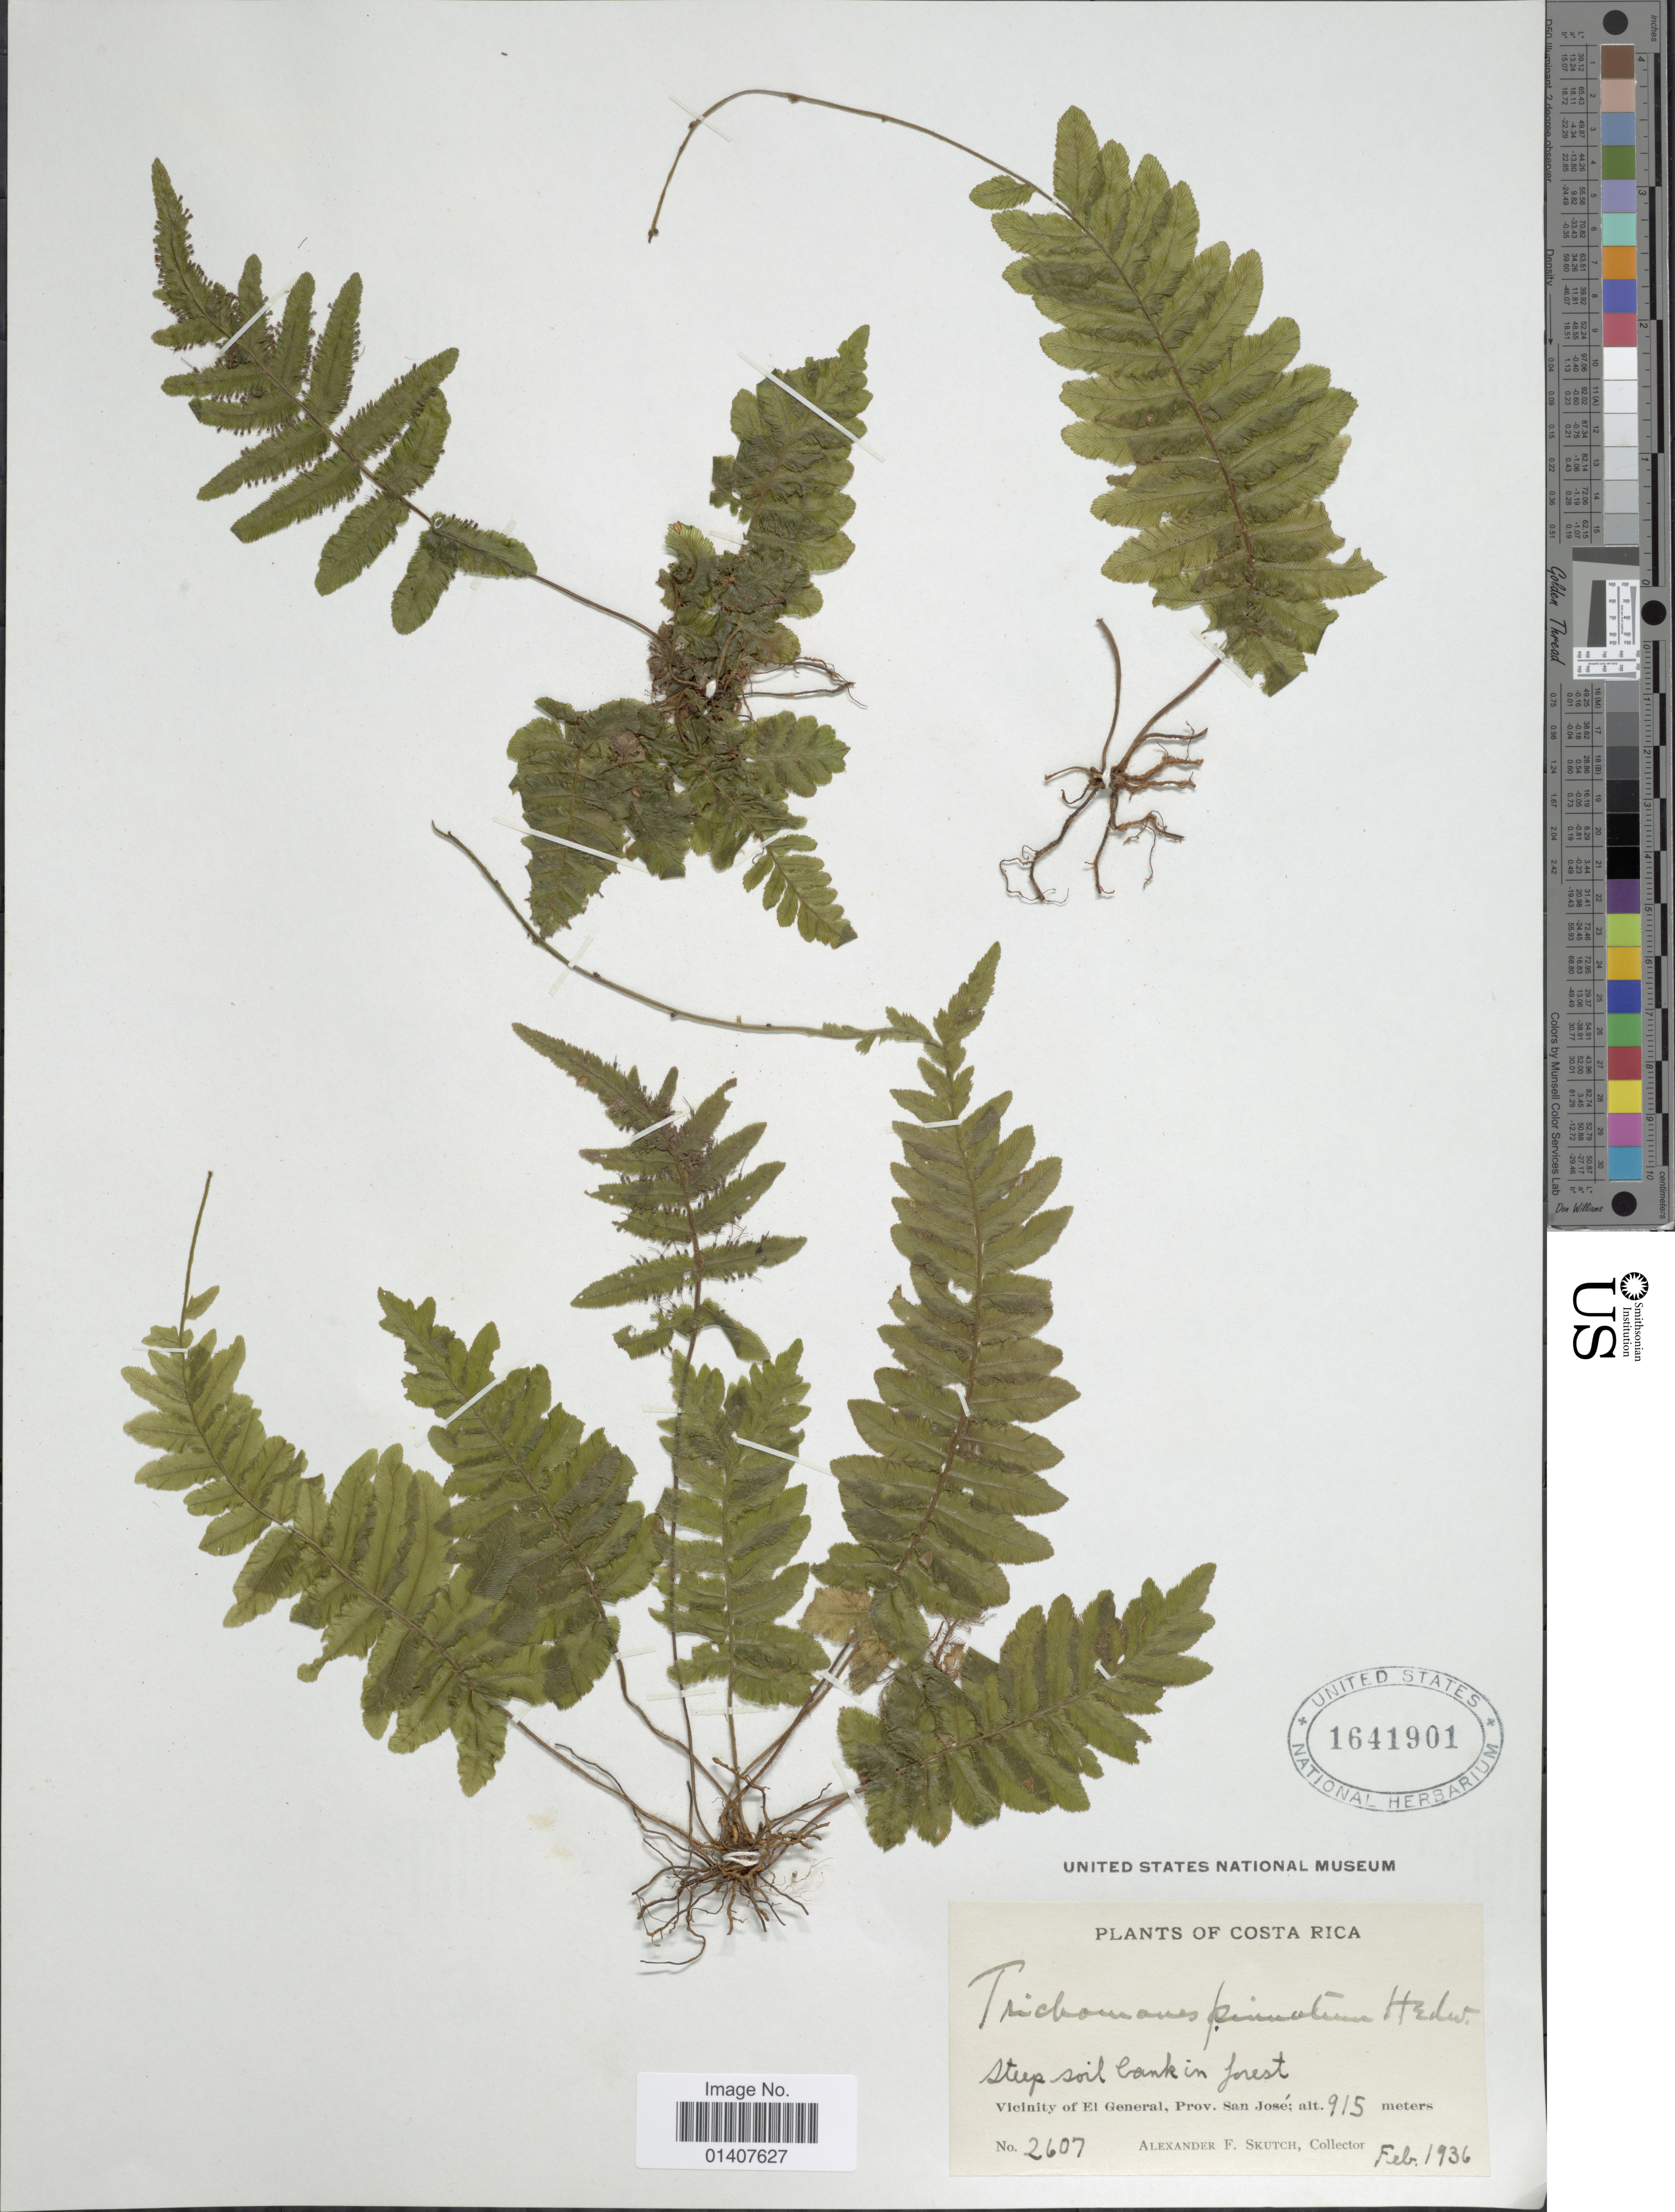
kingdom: Plantae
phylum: Tracheophyta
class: Polypodiopsida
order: Hymenophyllales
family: Hymenophyllaceae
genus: Trichomanes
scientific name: Trichomanes pinnatum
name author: Hedw.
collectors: A. F. Skutch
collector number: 2607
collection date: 1936-02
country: Costa Rica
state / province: San José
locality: Steep soil bank in forest, Vicinity of El General, prov. San José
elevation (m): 915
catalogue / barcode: US 1641901